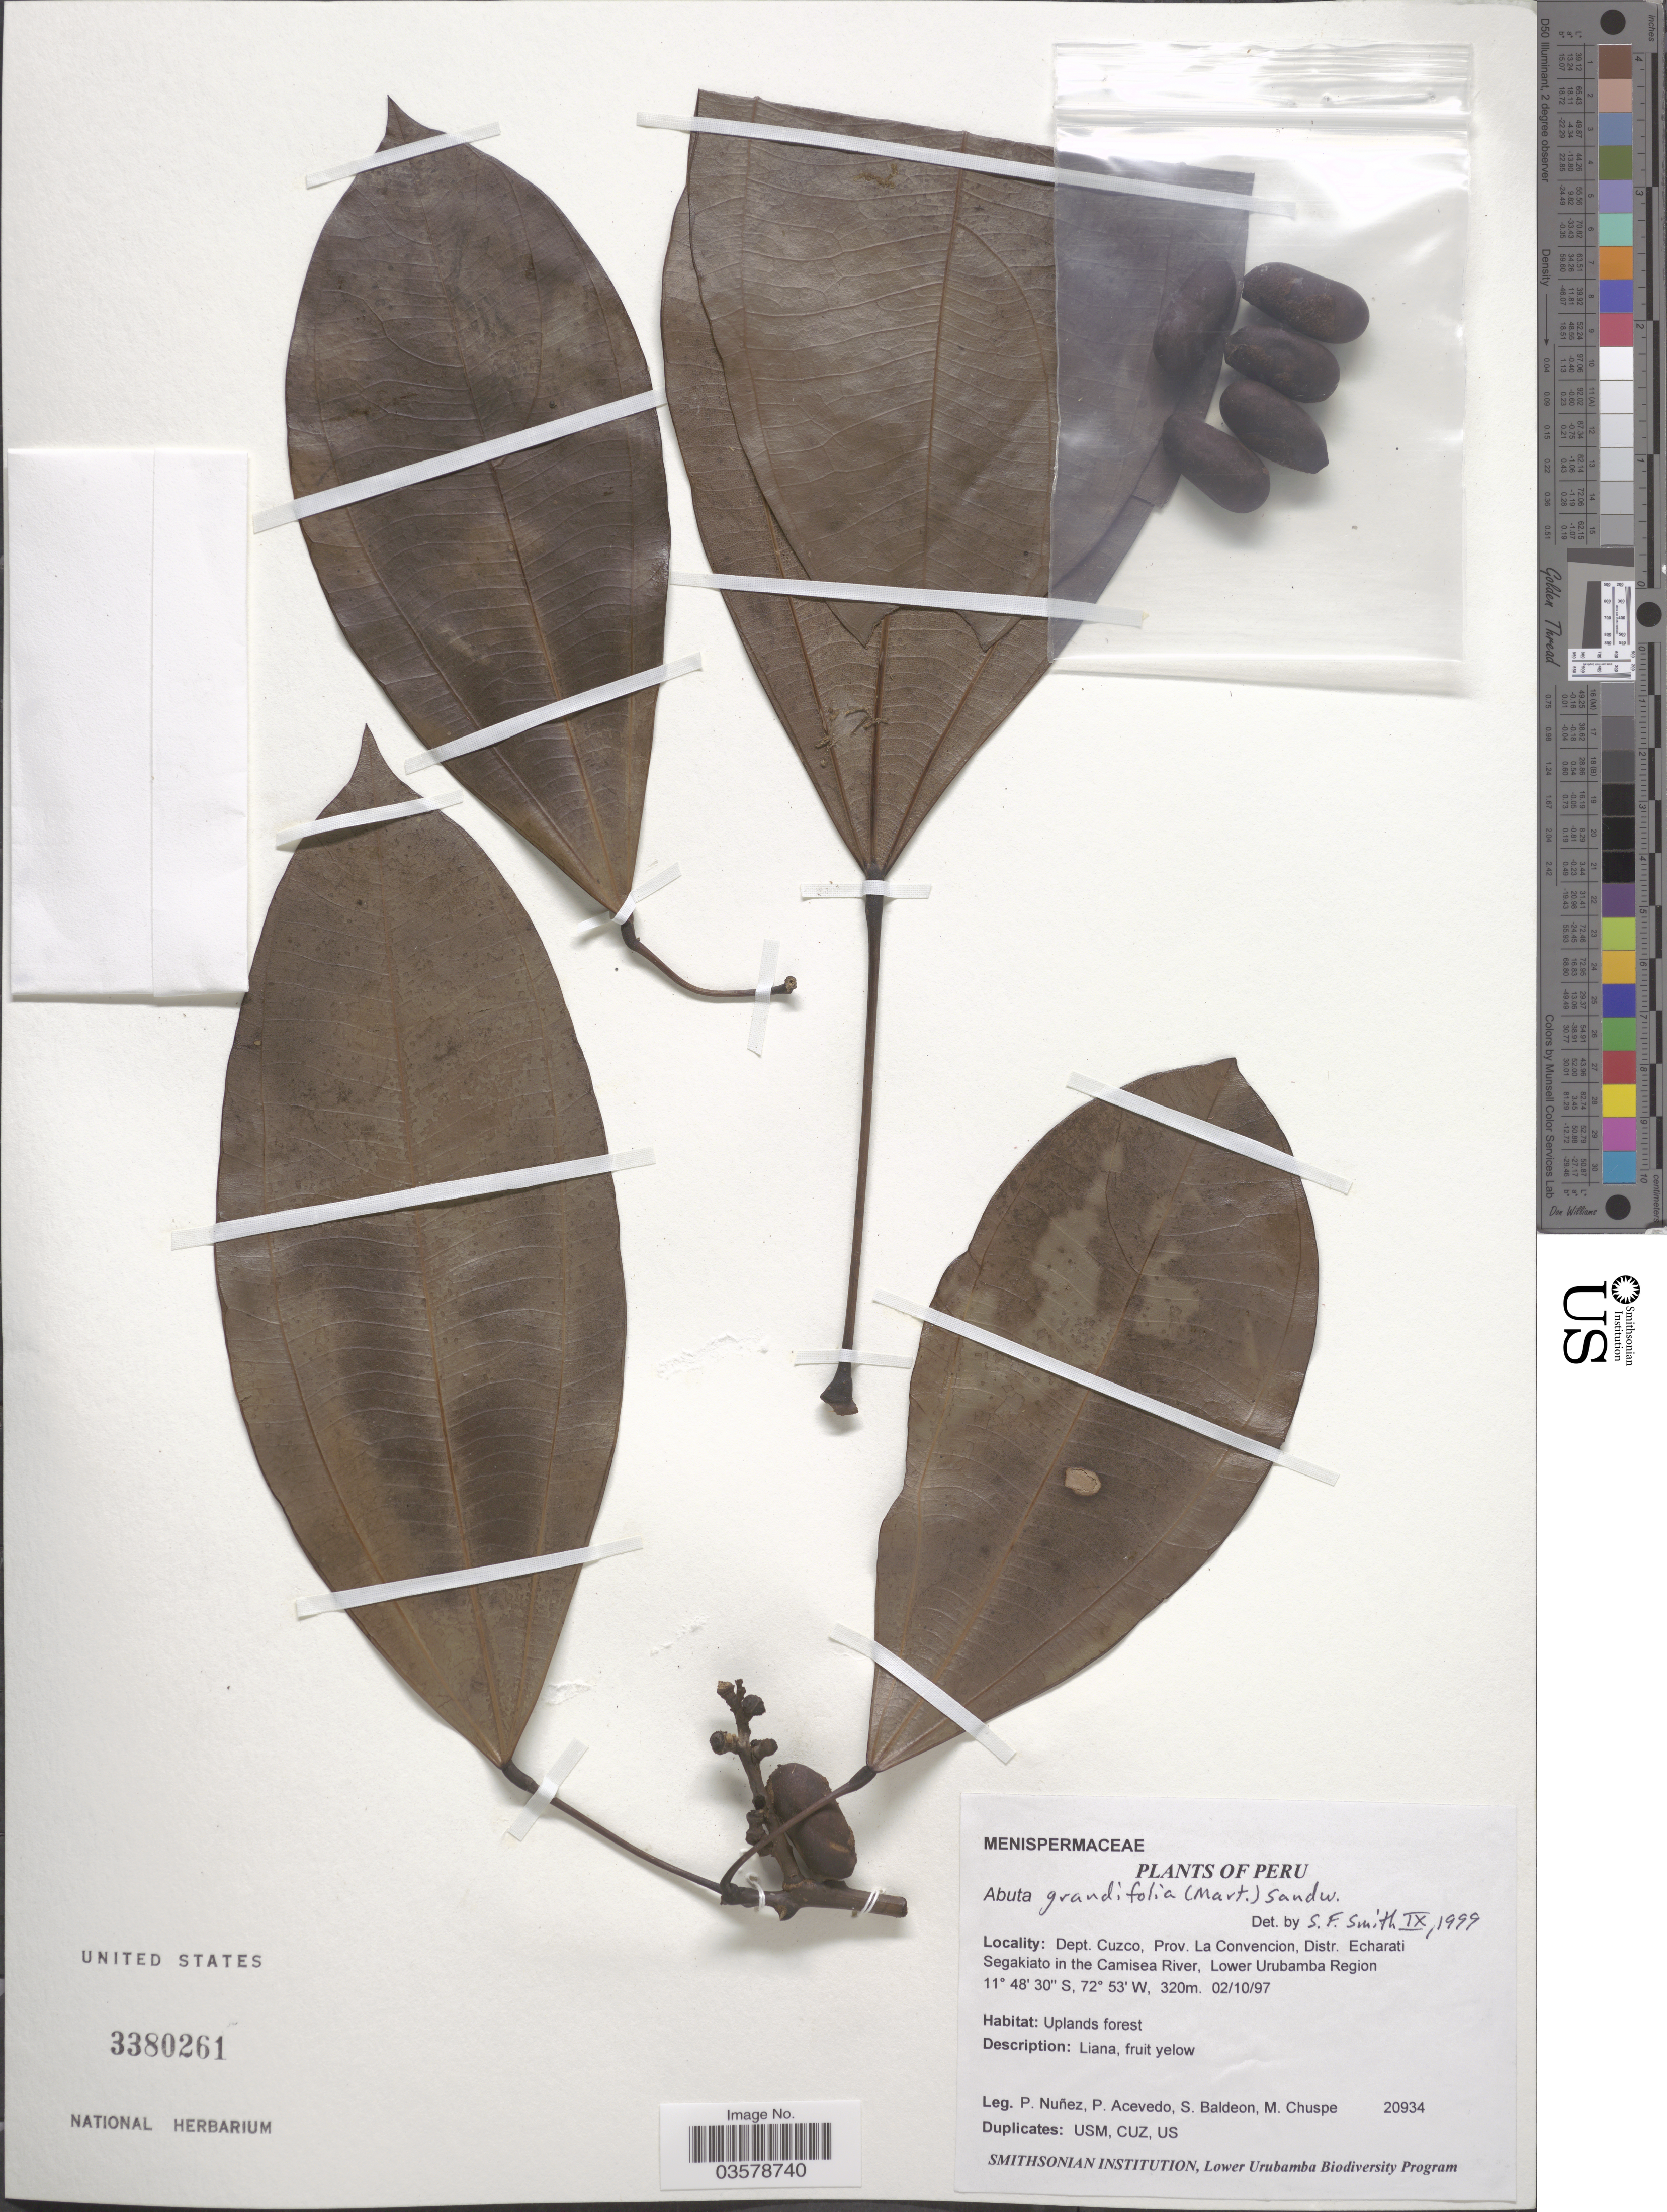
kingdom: Plantae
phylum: Tracheophyta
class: Magnoliopsida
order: Ranunculales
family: Menispermaceae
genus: Abuta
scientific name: Abuta grandifolia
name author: (Mart.) Sandwith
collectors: P. Nuñez V., P. Acevedo-Rodr., S. Baldeon & M. Chuspe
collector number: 20934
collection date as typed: Transcribed d/m/y: 2/10/97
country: Peru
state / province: Cusco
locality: Dept. Cuzco, Prov. La Convencion, Distr. Echarati Segakiato in the Camisea River, Lower Urubamba Region.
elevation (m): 320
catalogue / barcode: US 3380261